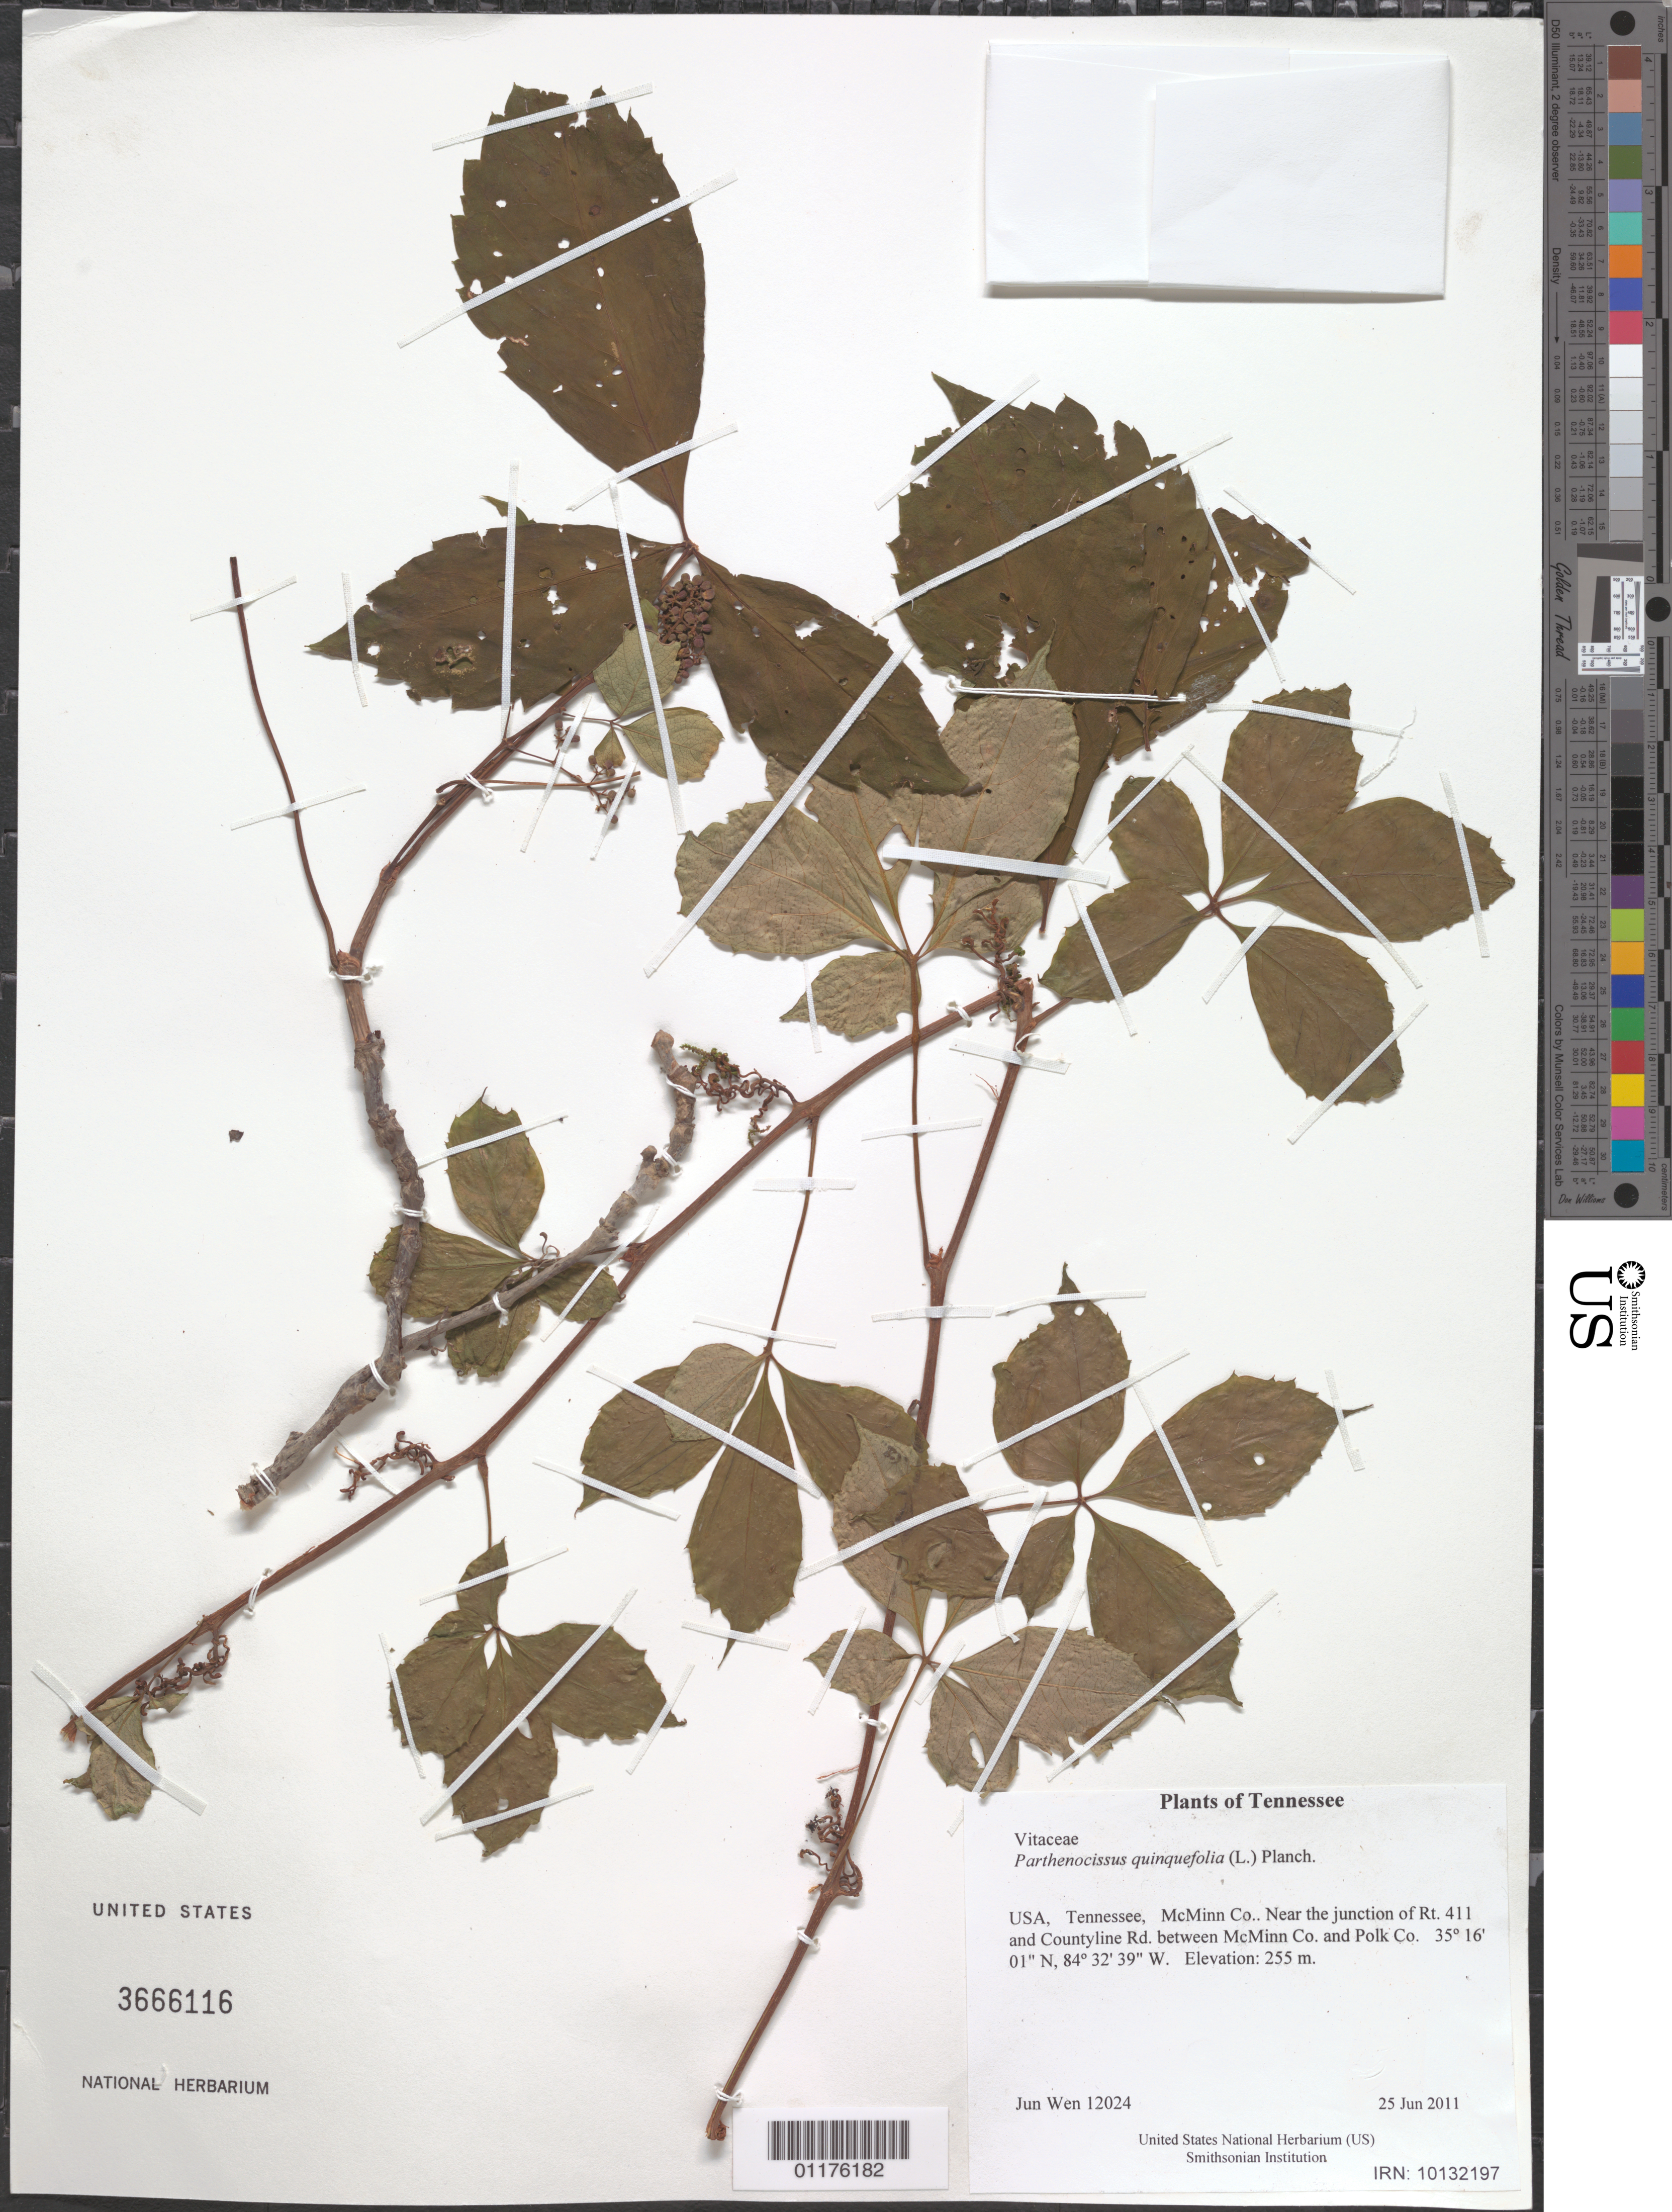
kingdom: Plantae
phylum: Tracheophyta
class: Magnoliopsida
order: Vitales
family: Vitaceae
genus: Parthenocissus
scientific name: Parthenocissus quinquefolia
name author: (L.) Planch.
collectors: J. Wen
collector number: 12024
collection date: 2011-06-25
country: United States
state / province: Tennessee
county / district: McMinn Co.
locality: Near the junction of Rt. 411 and Countyline Rd. between McMinn Co. and Polk Co.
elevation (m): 255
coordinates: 35 16.013 N, 84 32.655 W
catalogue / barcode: US 3666116